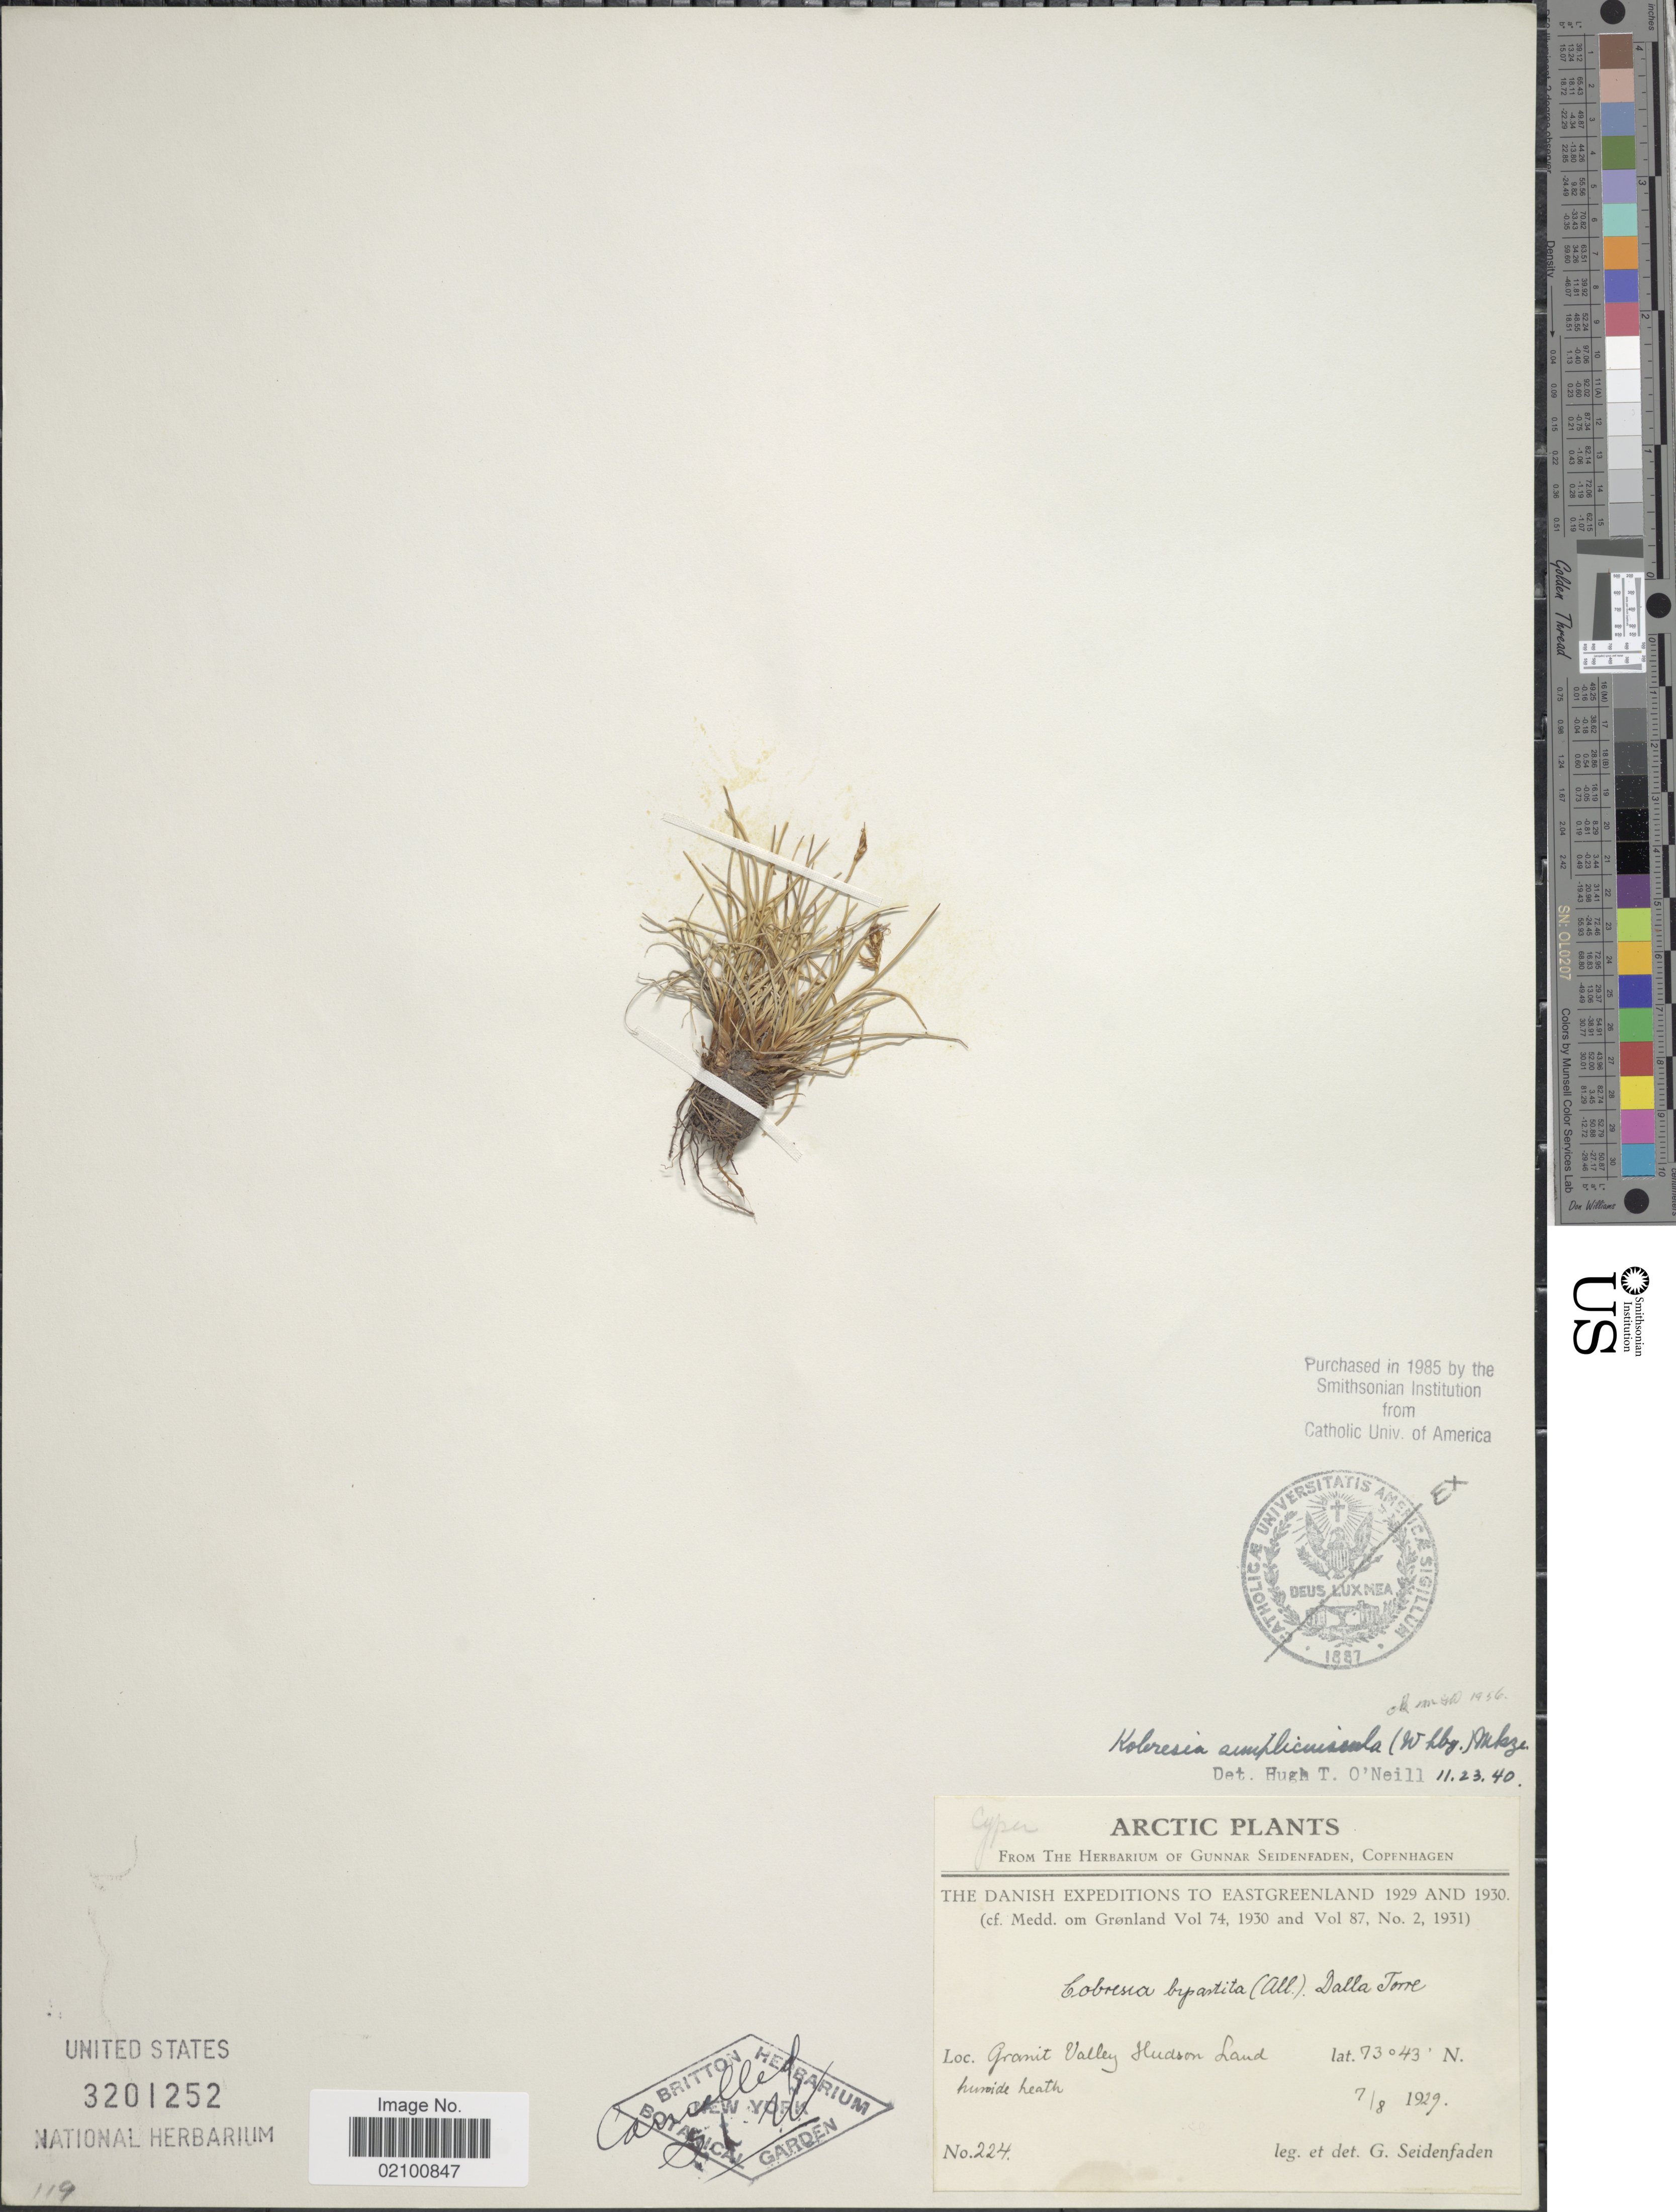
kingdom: Plantae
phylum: Tracheophyta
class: Liliopsida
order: Poales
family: Cyperaceae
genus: Carex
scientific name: Carex simpliciuscula subsp. simpliciuscula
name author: Wahlenb.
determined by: Strong, M. T., (US), Smithsonian Institution - National Museum of Natural History (UNITED STATES)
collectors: G. Seidenfaden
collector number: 224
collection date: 1929-08-07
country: Greenland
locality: Arctic, Eastgreenland, Granit Valley Hudson Land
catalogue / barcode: US 3201252